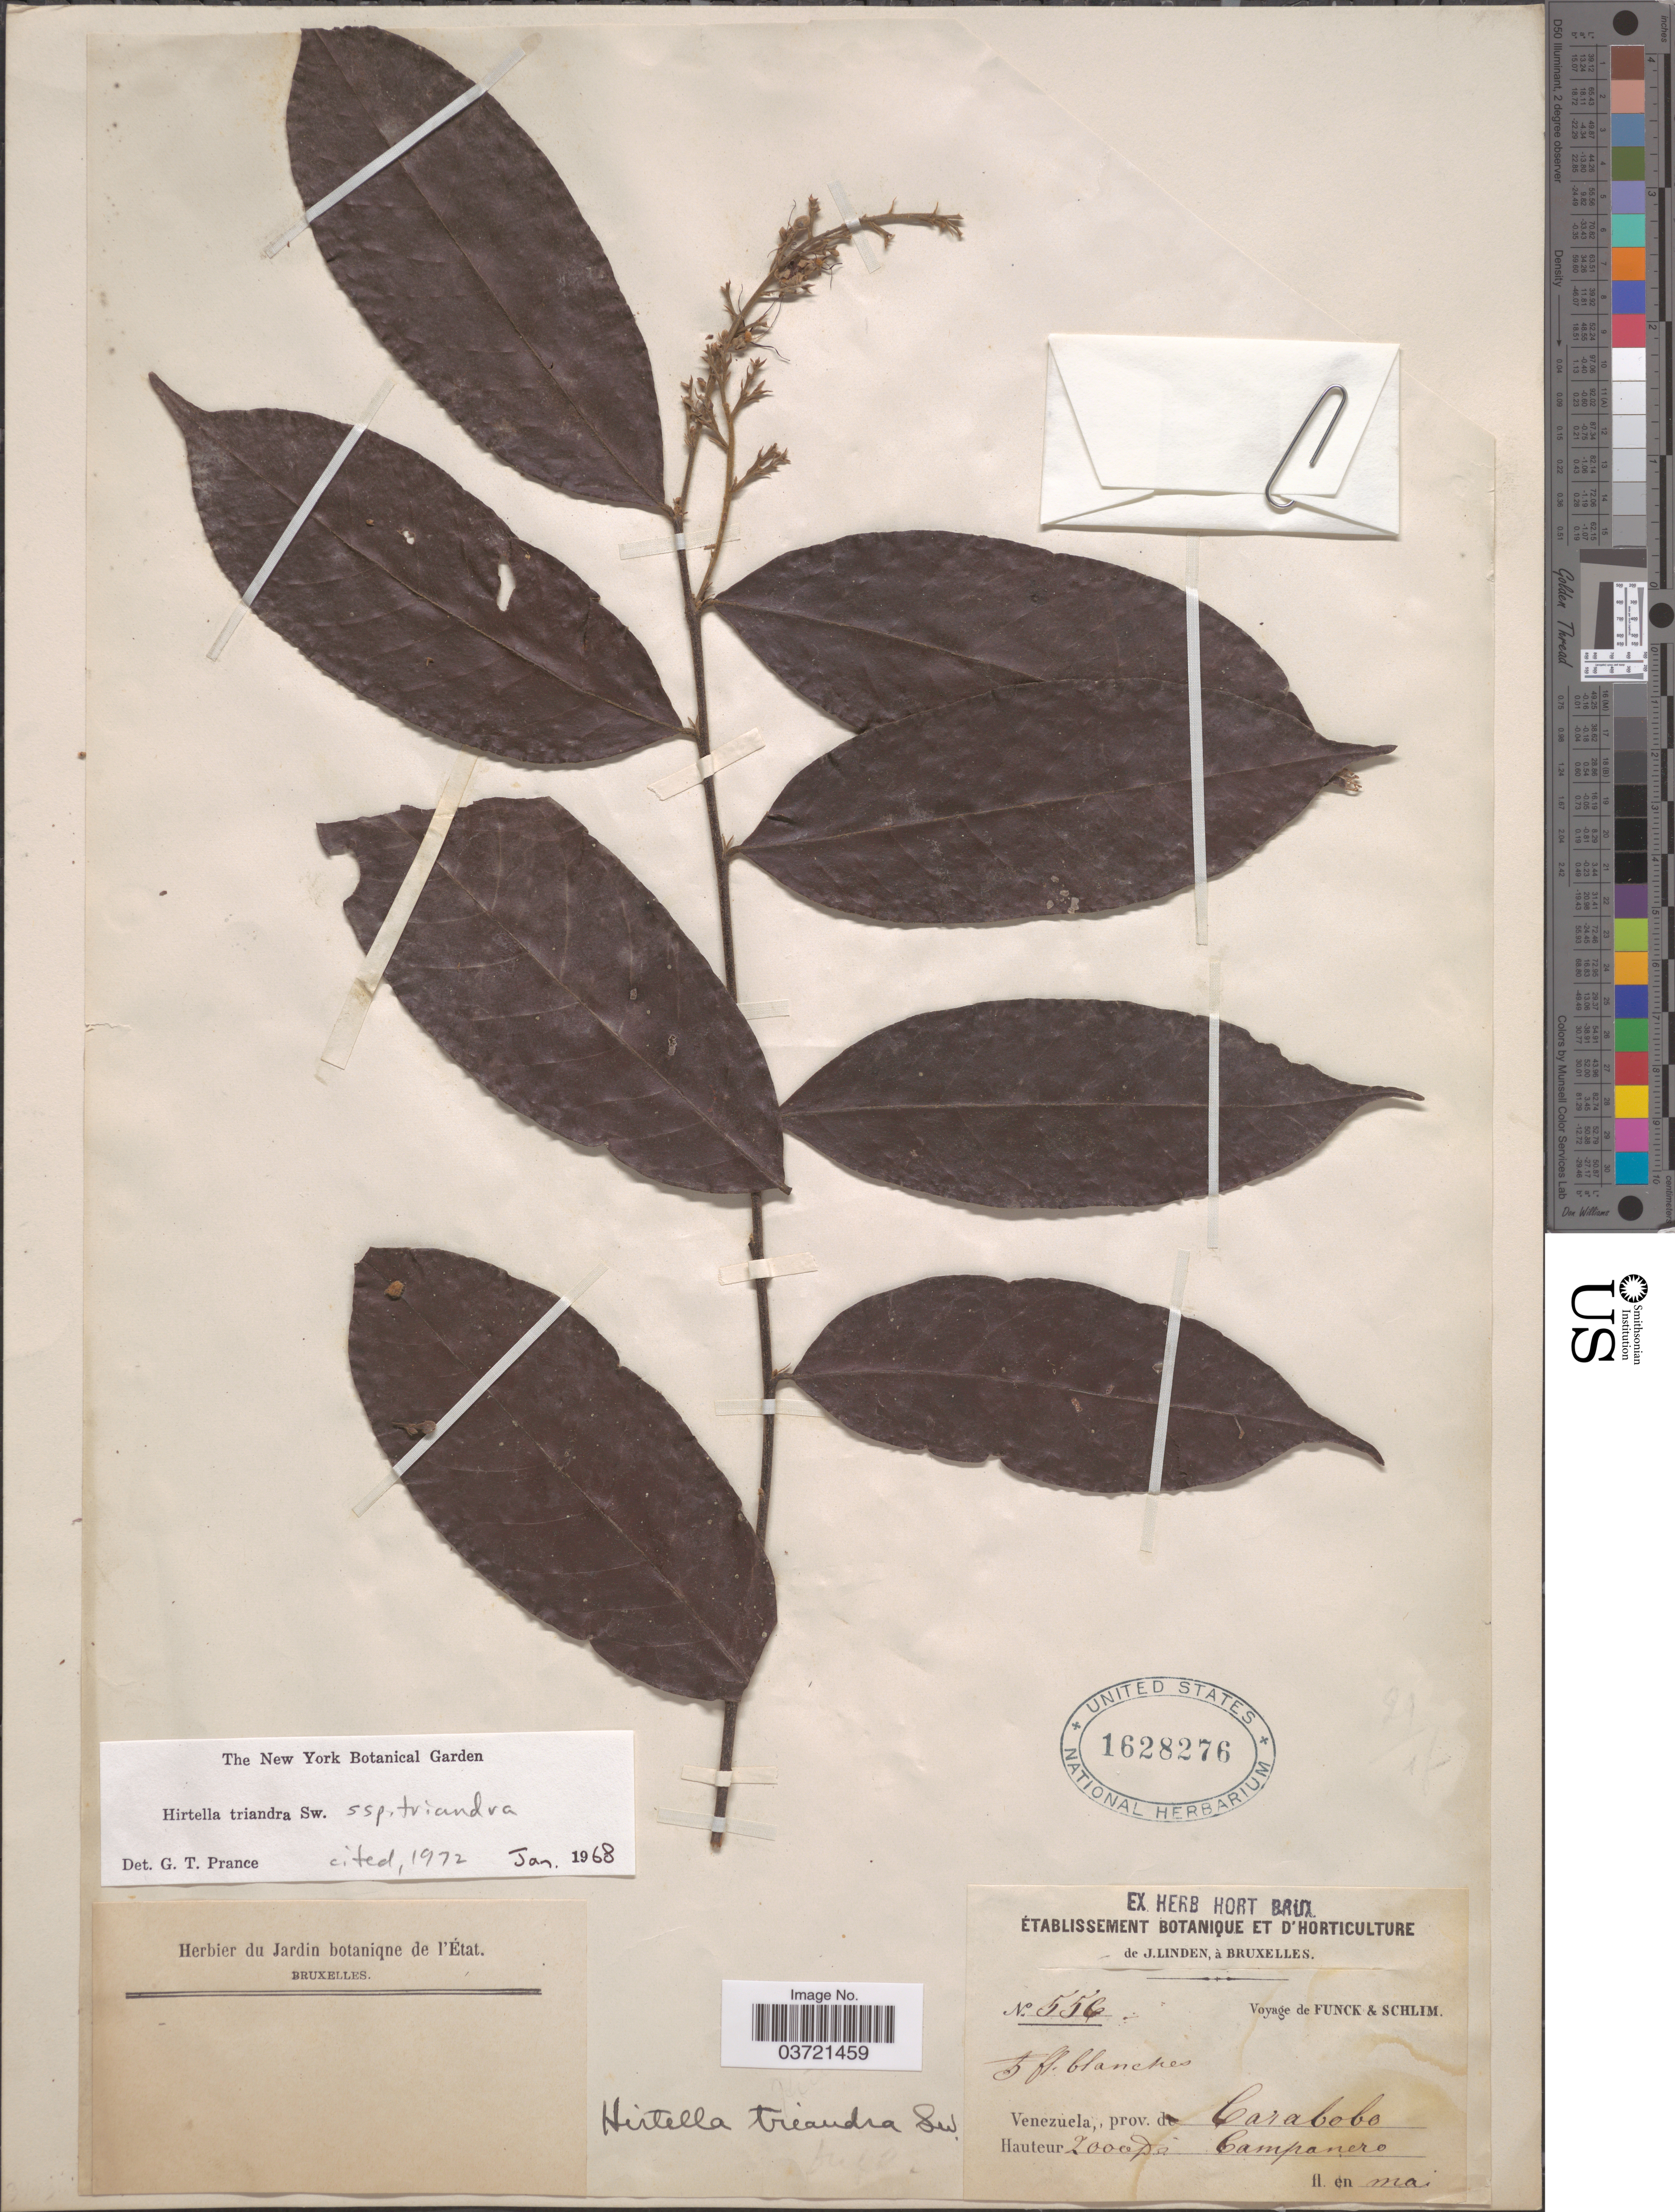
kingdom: Plantae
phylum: Tracheophyta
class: Magnoliopsida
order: Malpighiales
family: Chrysobalanaceae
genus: Hirtella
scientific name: Hirtella triandra subsp. triandra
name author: Sw.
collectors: -. Funck & Schlim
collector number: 556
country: Venezuela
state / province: Carabobo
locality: Campanero.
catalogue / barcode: US 1628276